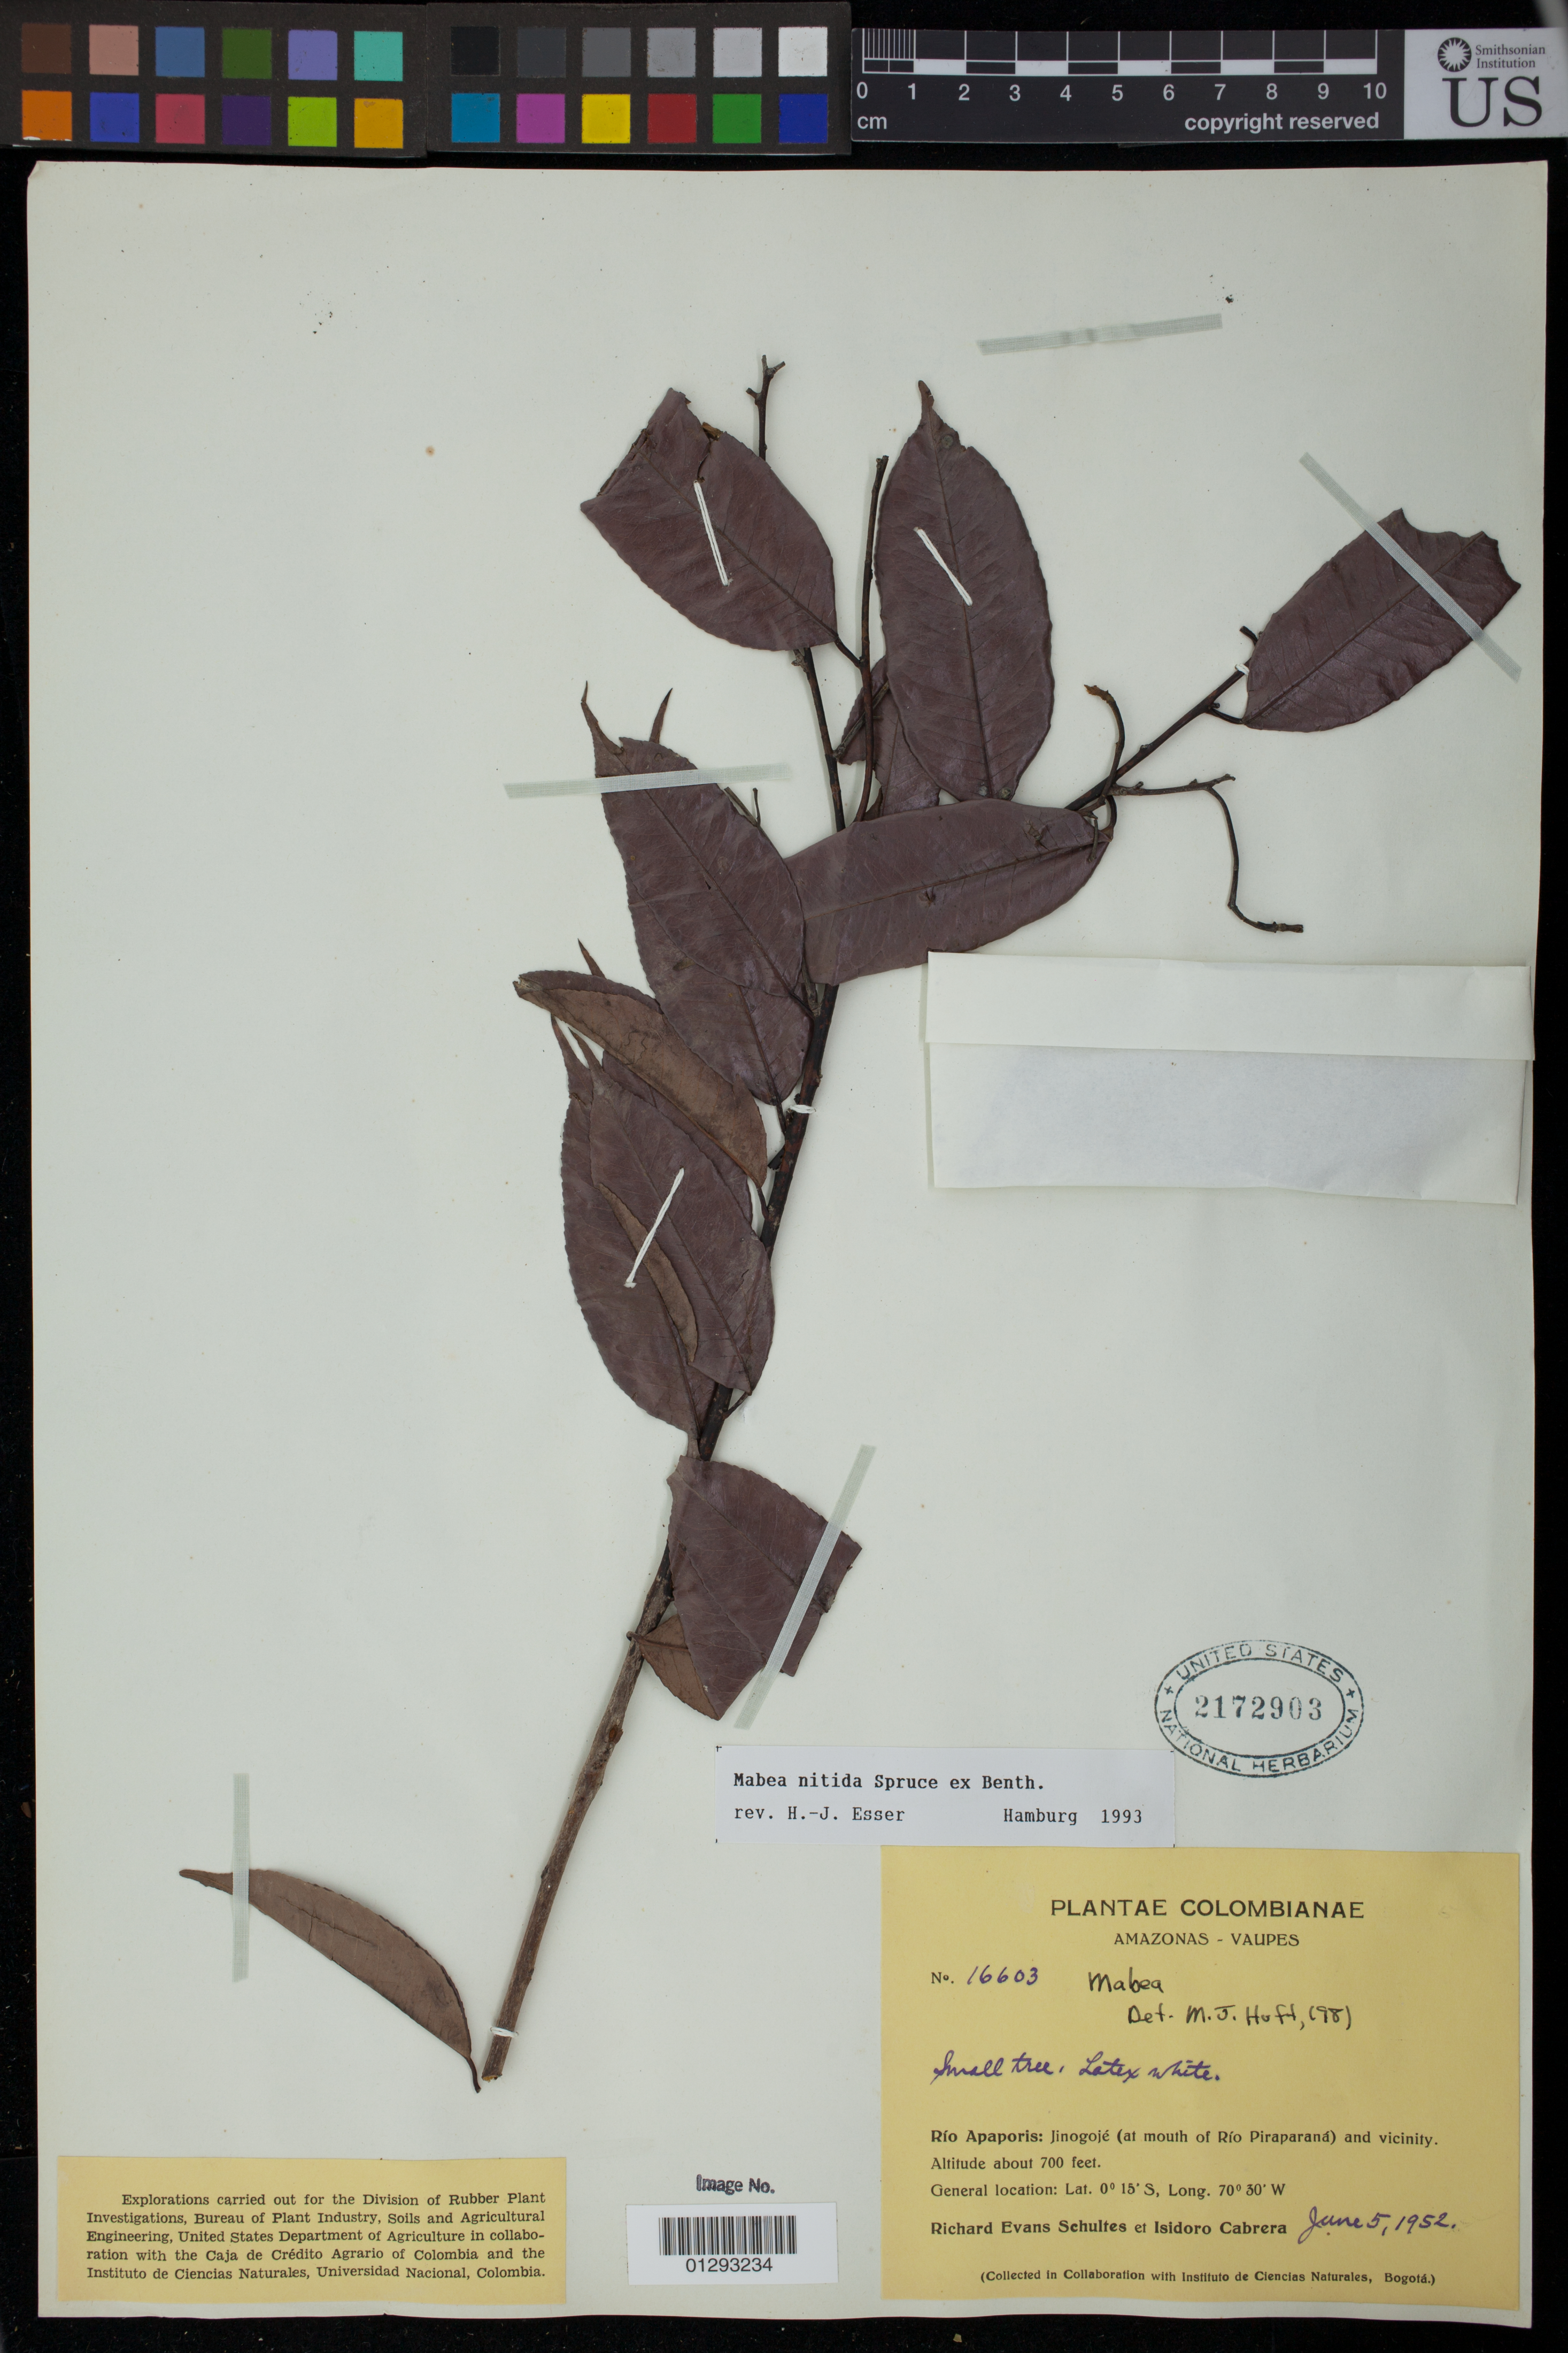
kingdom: Plantae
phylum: Tracheophyta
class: Magnoliopsida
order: Malpighiales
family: Euphorbiaceae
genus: Mabea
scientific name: Mabea nitida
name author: Spruce ex Benth.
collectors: R. E. Schultes & I. Cabrera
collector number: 16603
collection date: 1952-06-05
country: Colombia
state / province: Vaupes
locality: Rio Apaporis: Jinogoje (at mouth of Rio Piraparana) and vicinity.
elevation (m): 213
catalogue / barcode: US 2172903